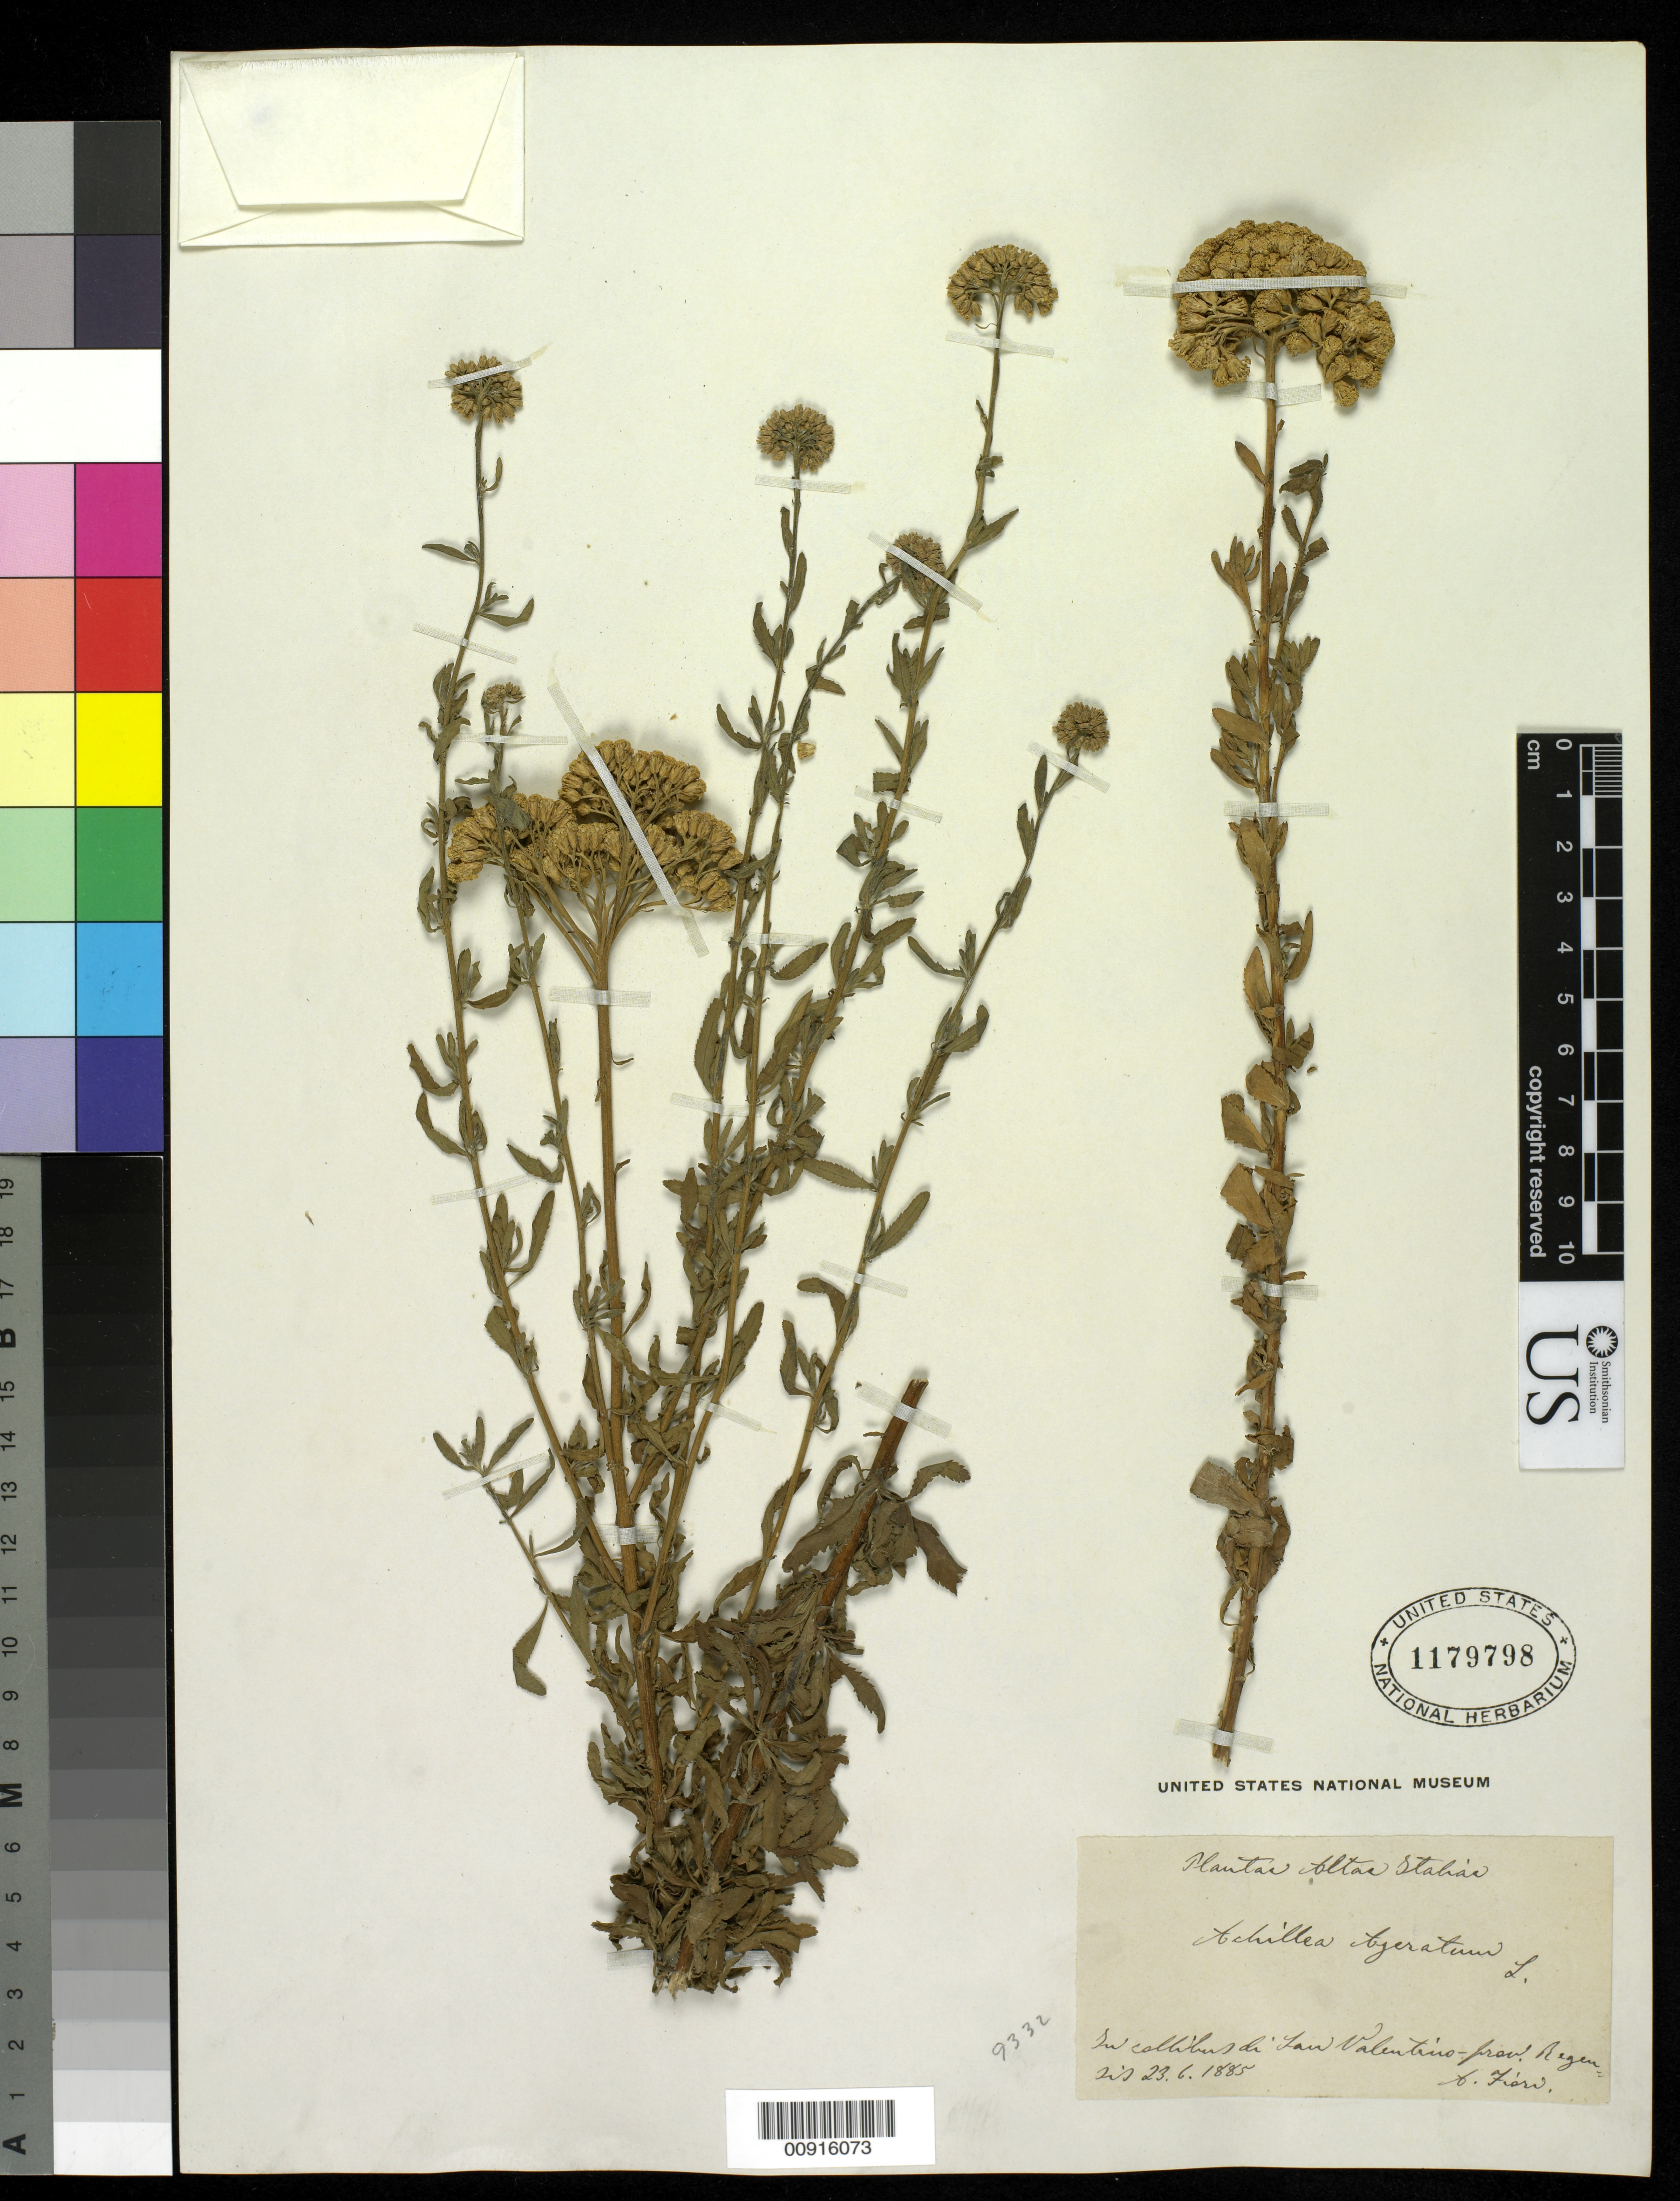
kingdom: Plantae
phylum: Tracheophyta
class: Magnoliopsida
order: Asterales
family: Asteraceae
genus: Achillea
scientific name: Achillea ageratum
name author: L.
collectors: A. Fiori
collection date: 1885-06-23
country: Italy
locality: In collibus di Lau - Valentino - prov. Regen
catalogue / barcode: US 1179798